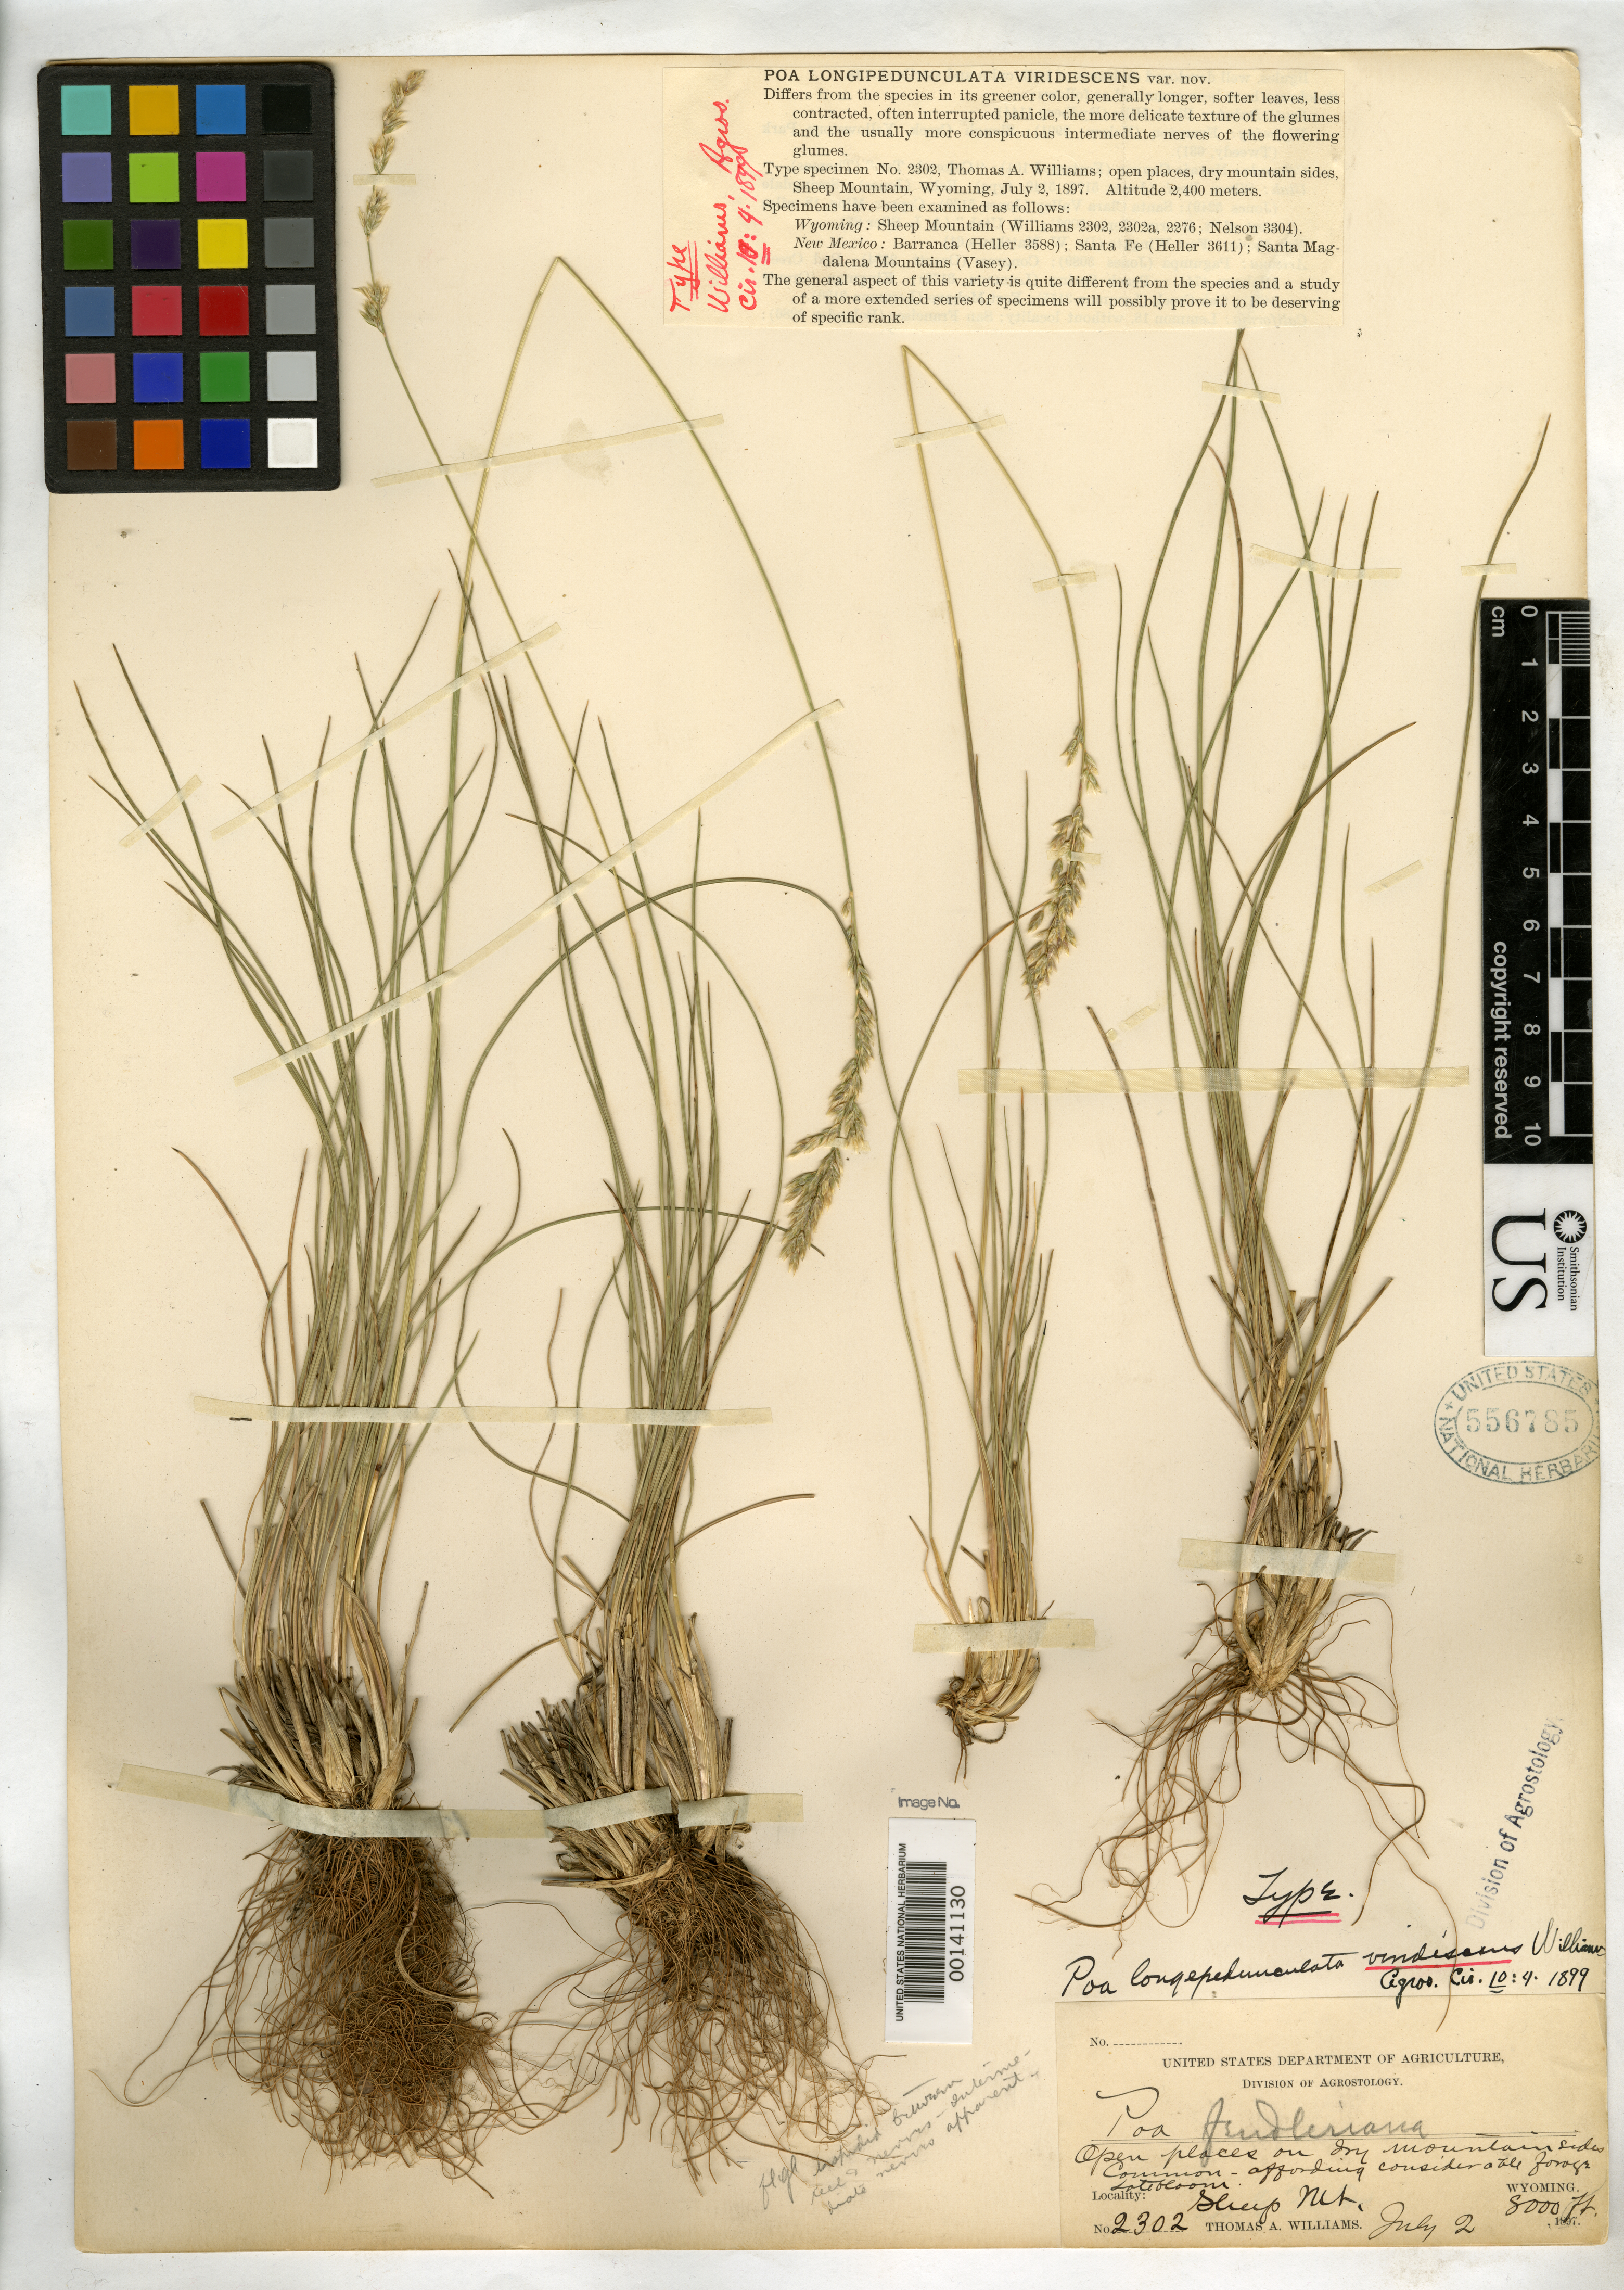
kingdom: Plantae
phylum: Tracheophyta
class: Liliopsida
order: Poales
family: Poaceae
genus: Poa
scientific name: Poa longepedunculata var. viridescens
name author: T.A. Williams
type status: Holotype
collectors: T. A. Williams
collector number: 2302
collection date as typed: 02 Jul 1897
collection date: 1897-07-02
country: United States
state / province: Wyoming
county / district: Albany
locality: Laramie, Sheep Mt.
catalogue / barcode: US 556785